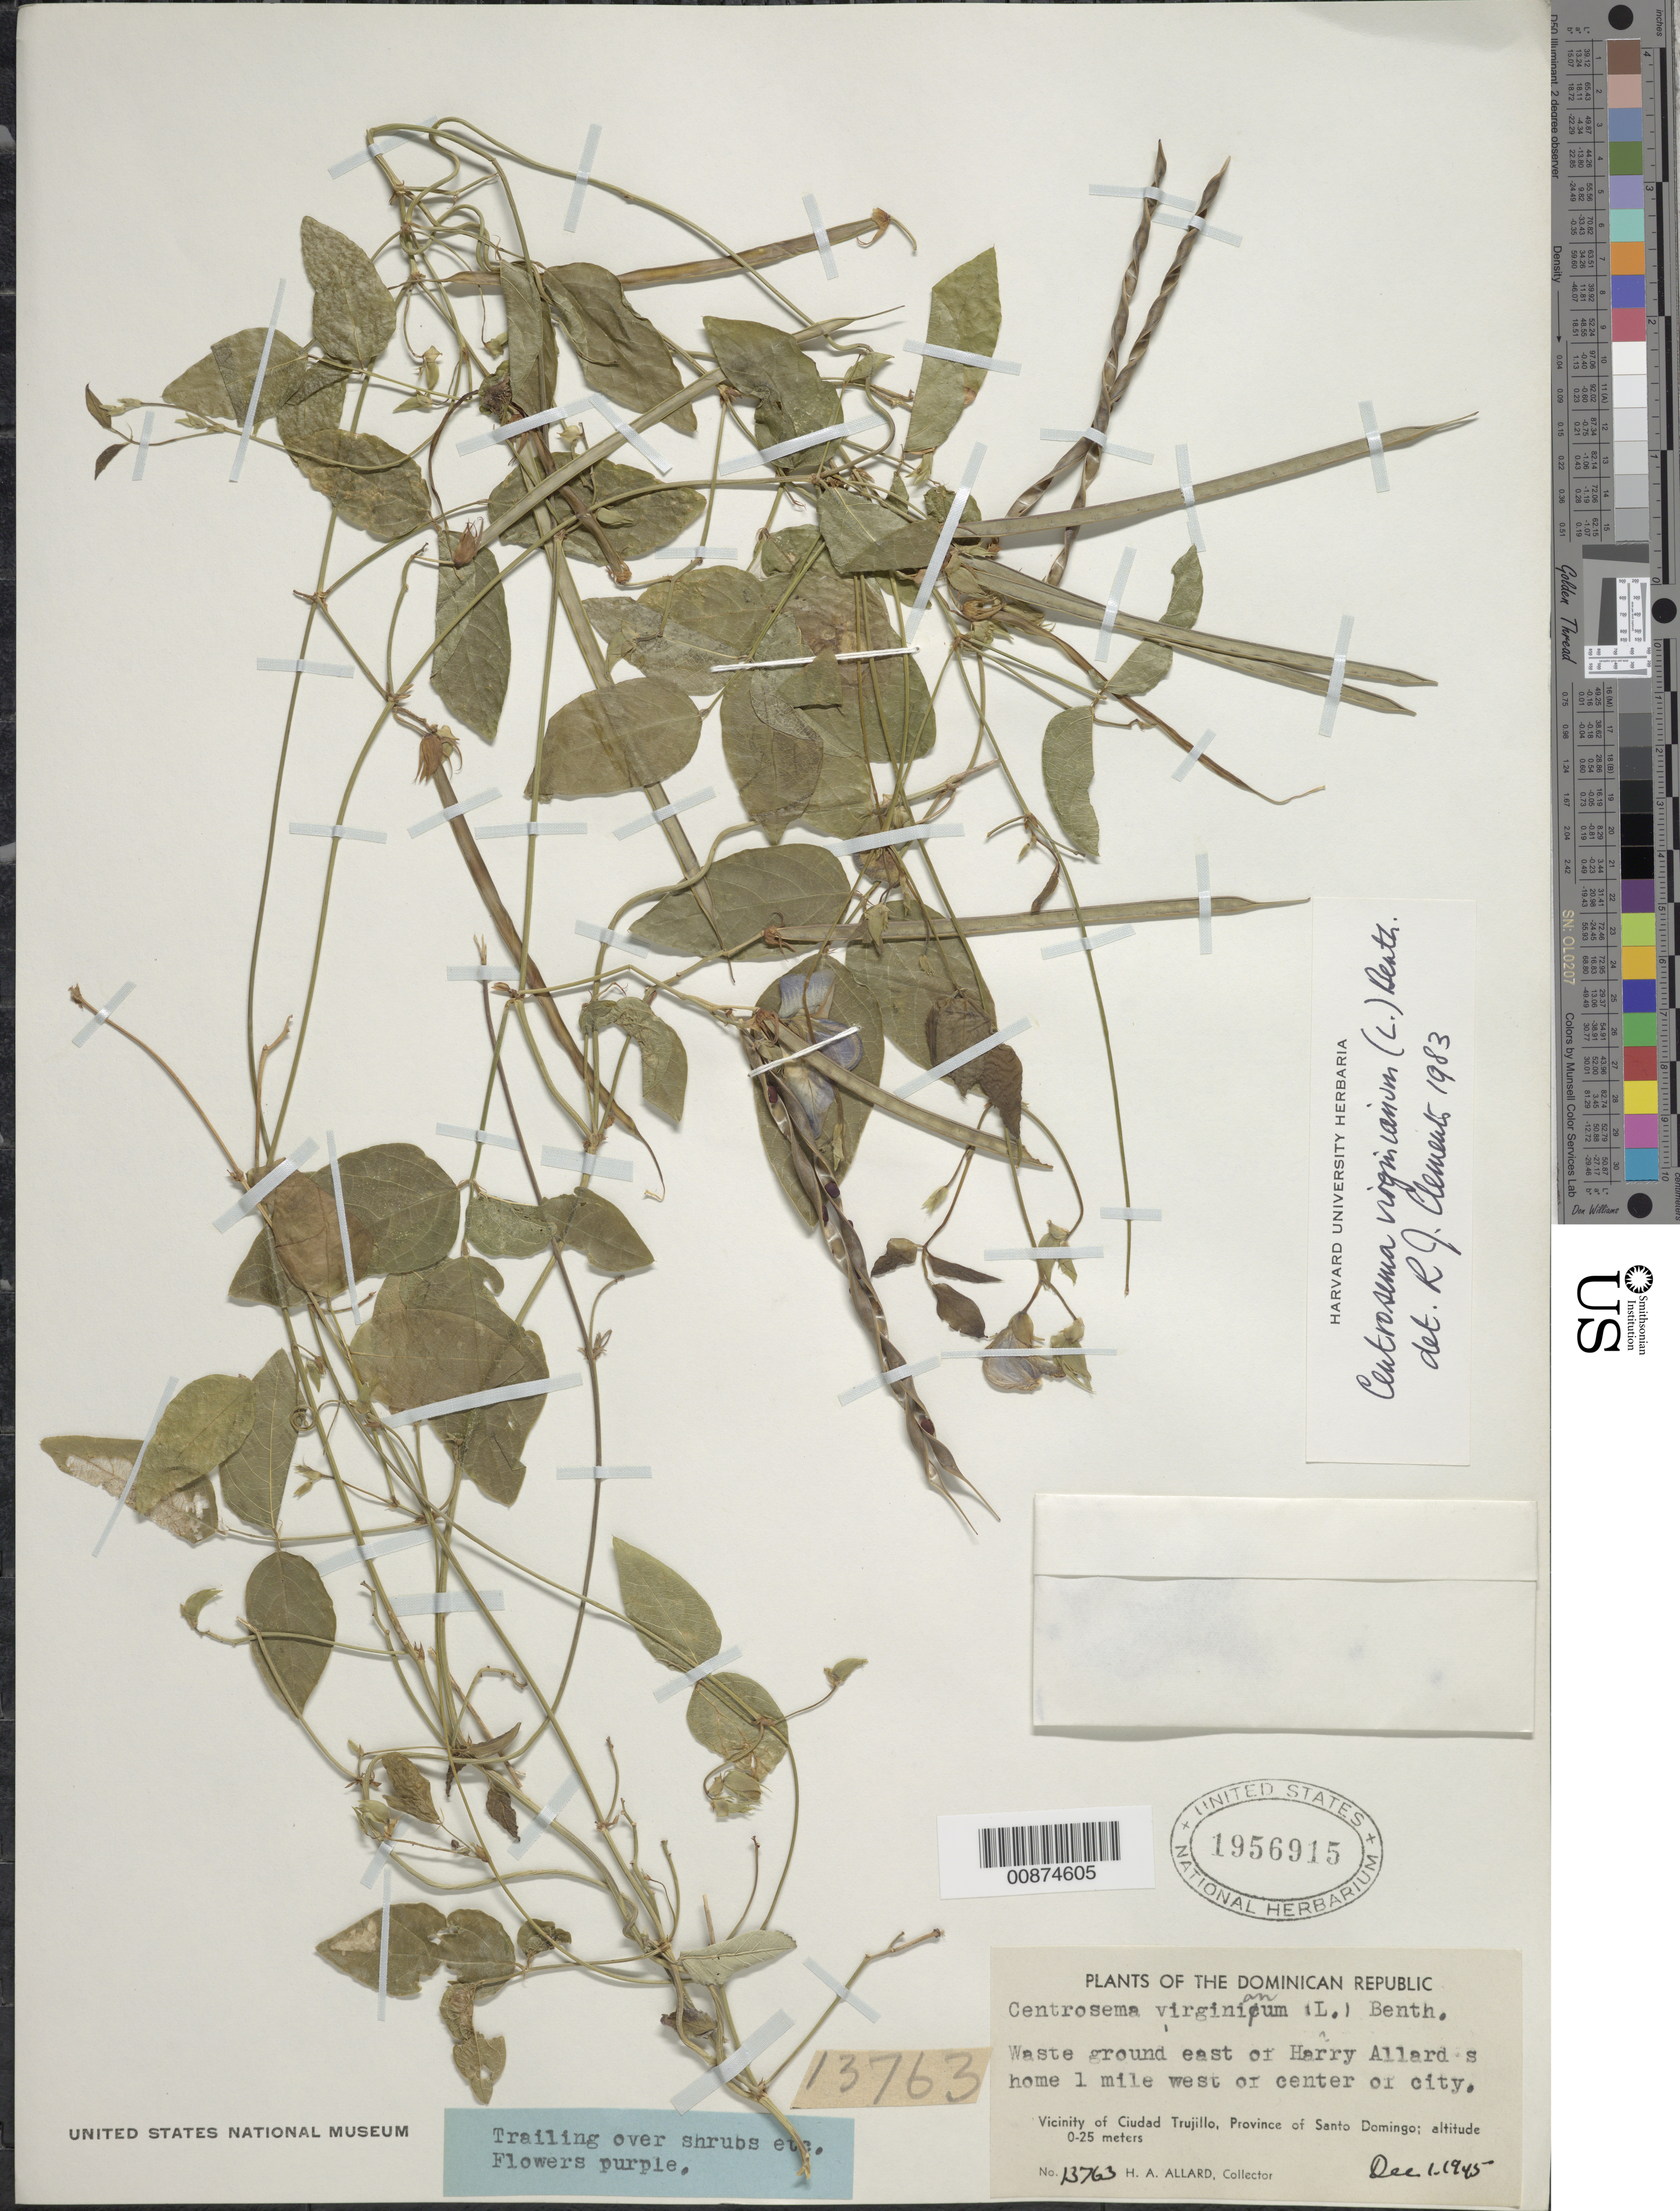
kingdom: Plantae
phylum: Tracheophyta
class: Magnoliopsida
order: Fabales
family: Fabaceae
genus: Centrosema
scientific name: Centrosema virginianum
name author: (L.) Benth.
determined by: Clements, R. J.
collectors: H. A. Allard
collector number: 13763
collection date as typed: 01 Dec 1945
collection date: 1945-12-01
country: Dominican Republic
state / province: Distrito Nacional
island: Hispaniola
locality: Vicinity of Ciudad Trujillo, Province of Santo Domingo (obsolete). Waste ground east of Harry (?) Allard's home, 1 mi. W of center of city.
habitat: Trailing over shrubs, etc. Waste ground.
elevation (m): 0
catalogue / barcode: US 1956915